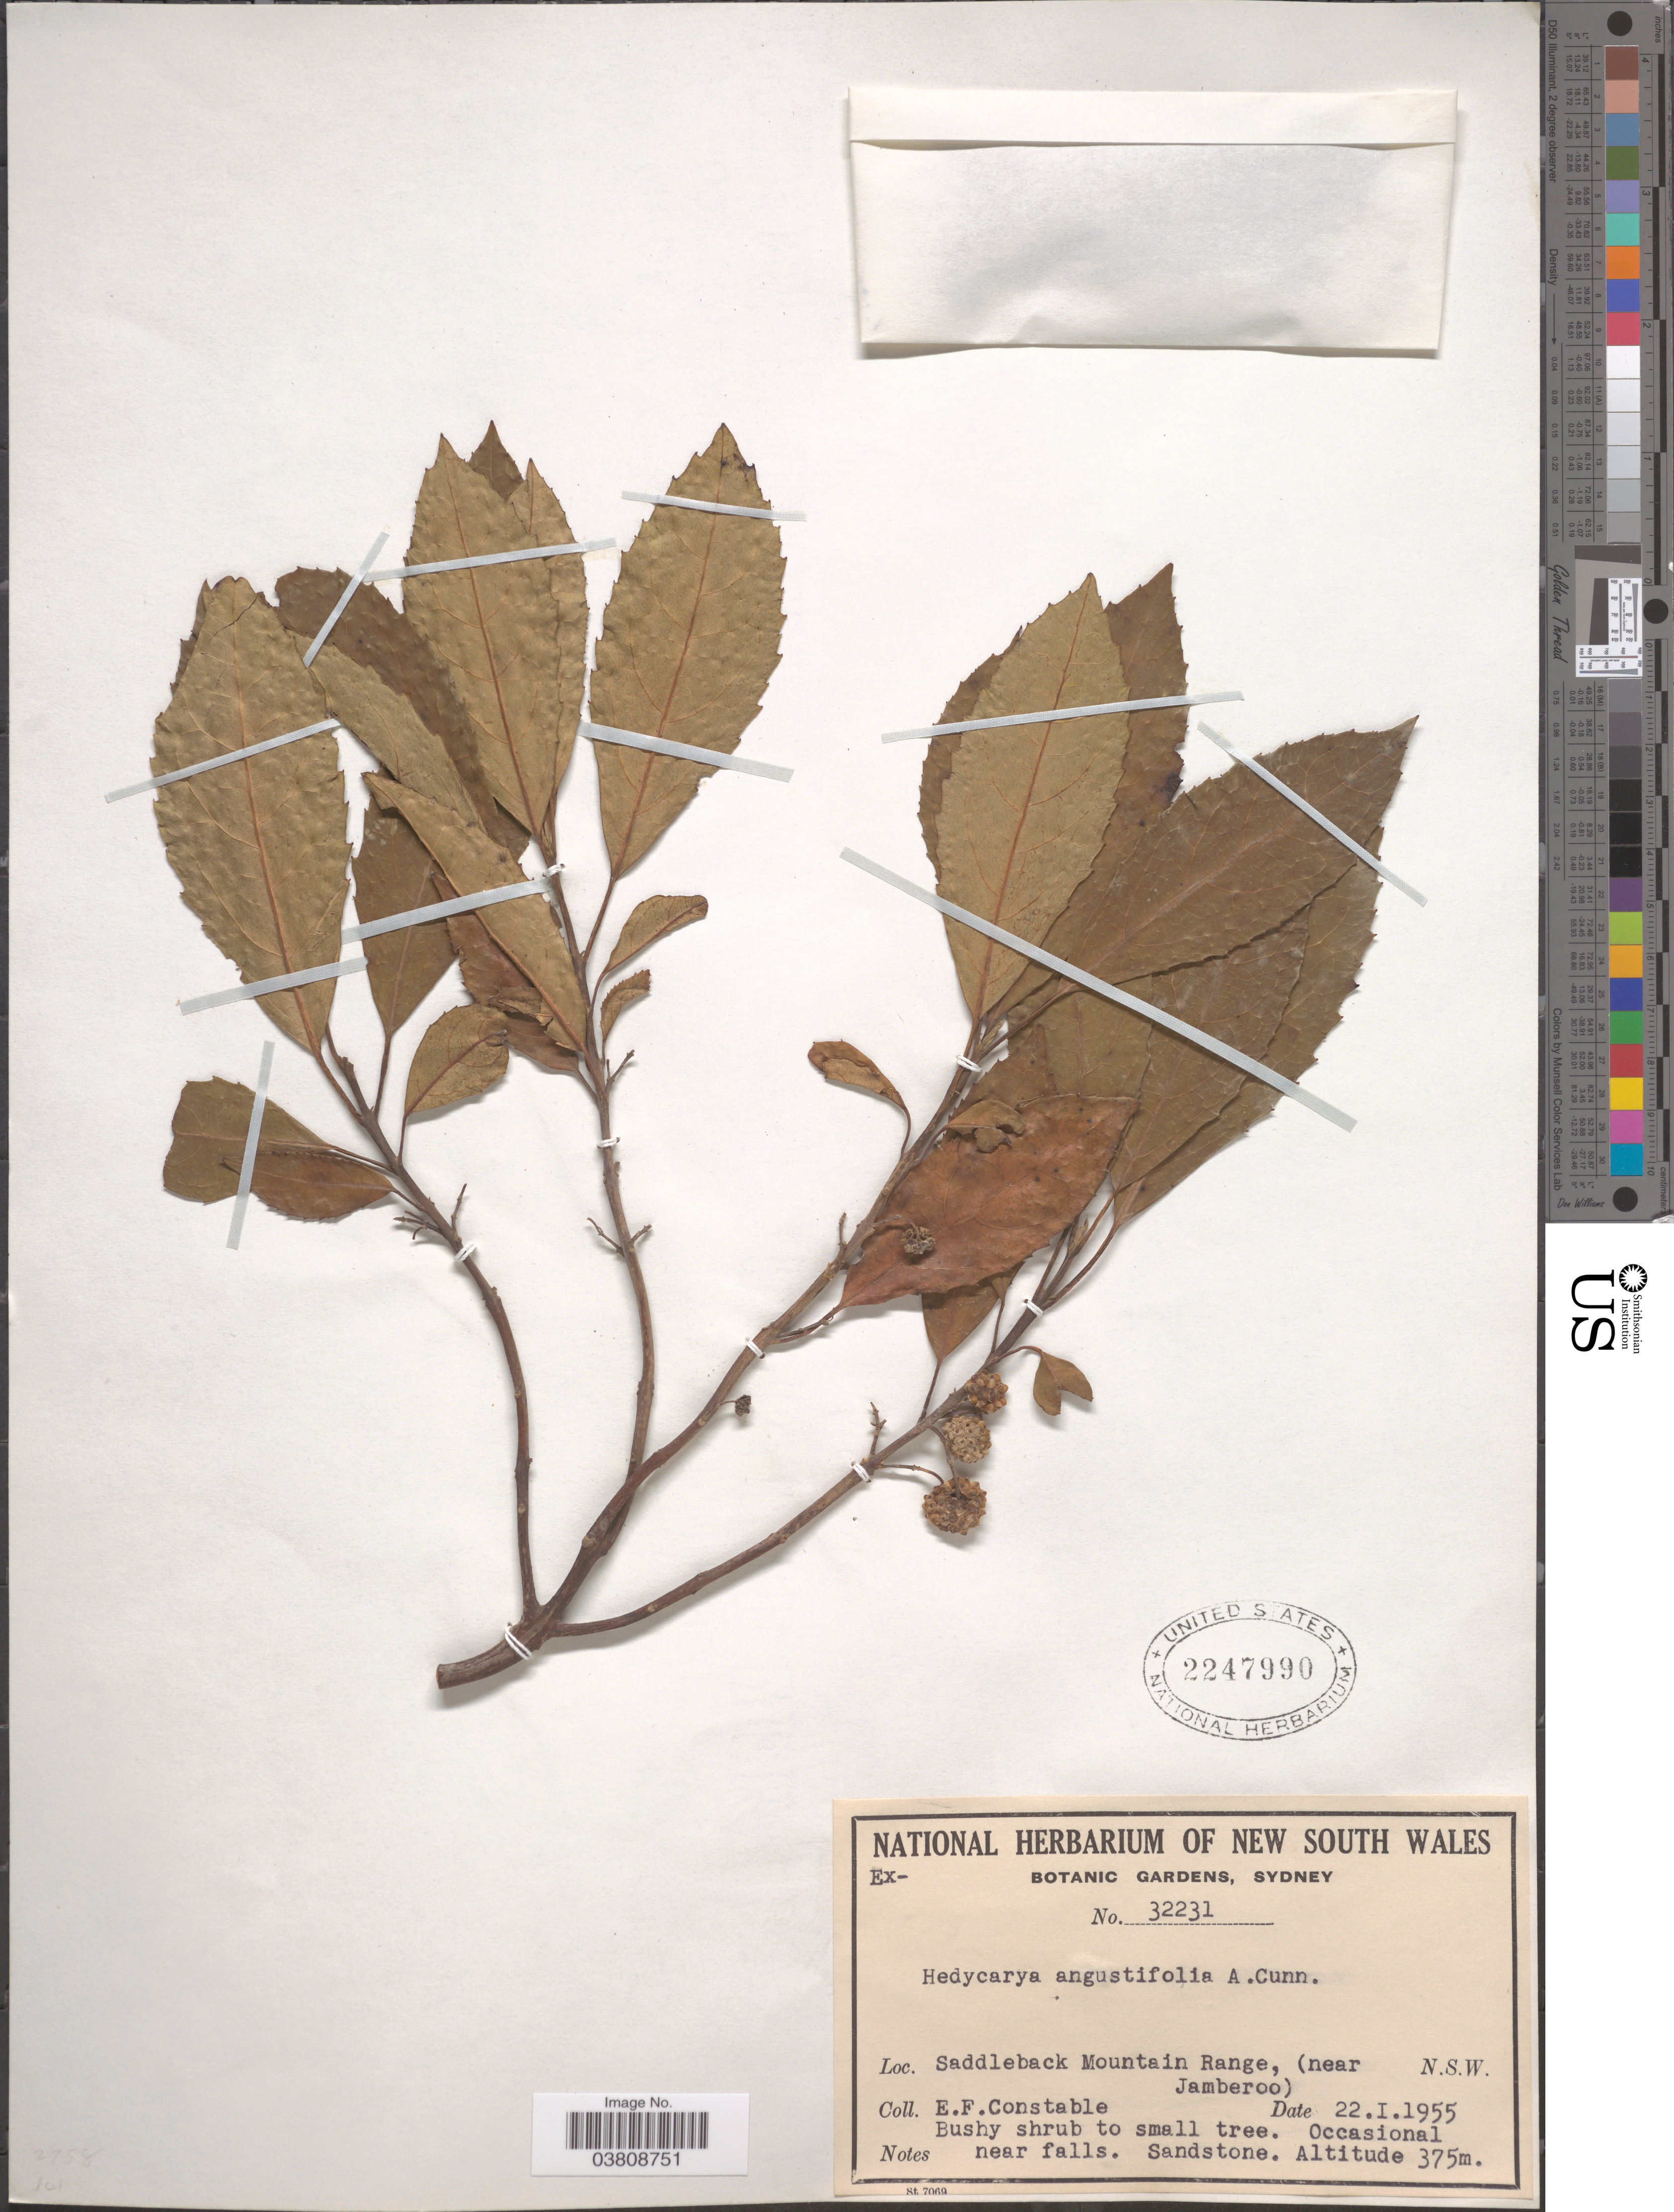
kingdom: Plantae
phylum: Tracheophyta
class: Magnoliopsida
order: Laurales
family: Monimiaceae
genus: Hedycarya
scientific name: Hedycarya angustifolia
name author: A. Cunn.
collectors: E. F. Constable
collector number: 32231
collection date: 1955-01-22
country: Australia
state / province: New South Wales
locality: Saddleback Mountain Range, (near Jamberoo).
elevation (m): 375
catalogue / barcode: US 2247990